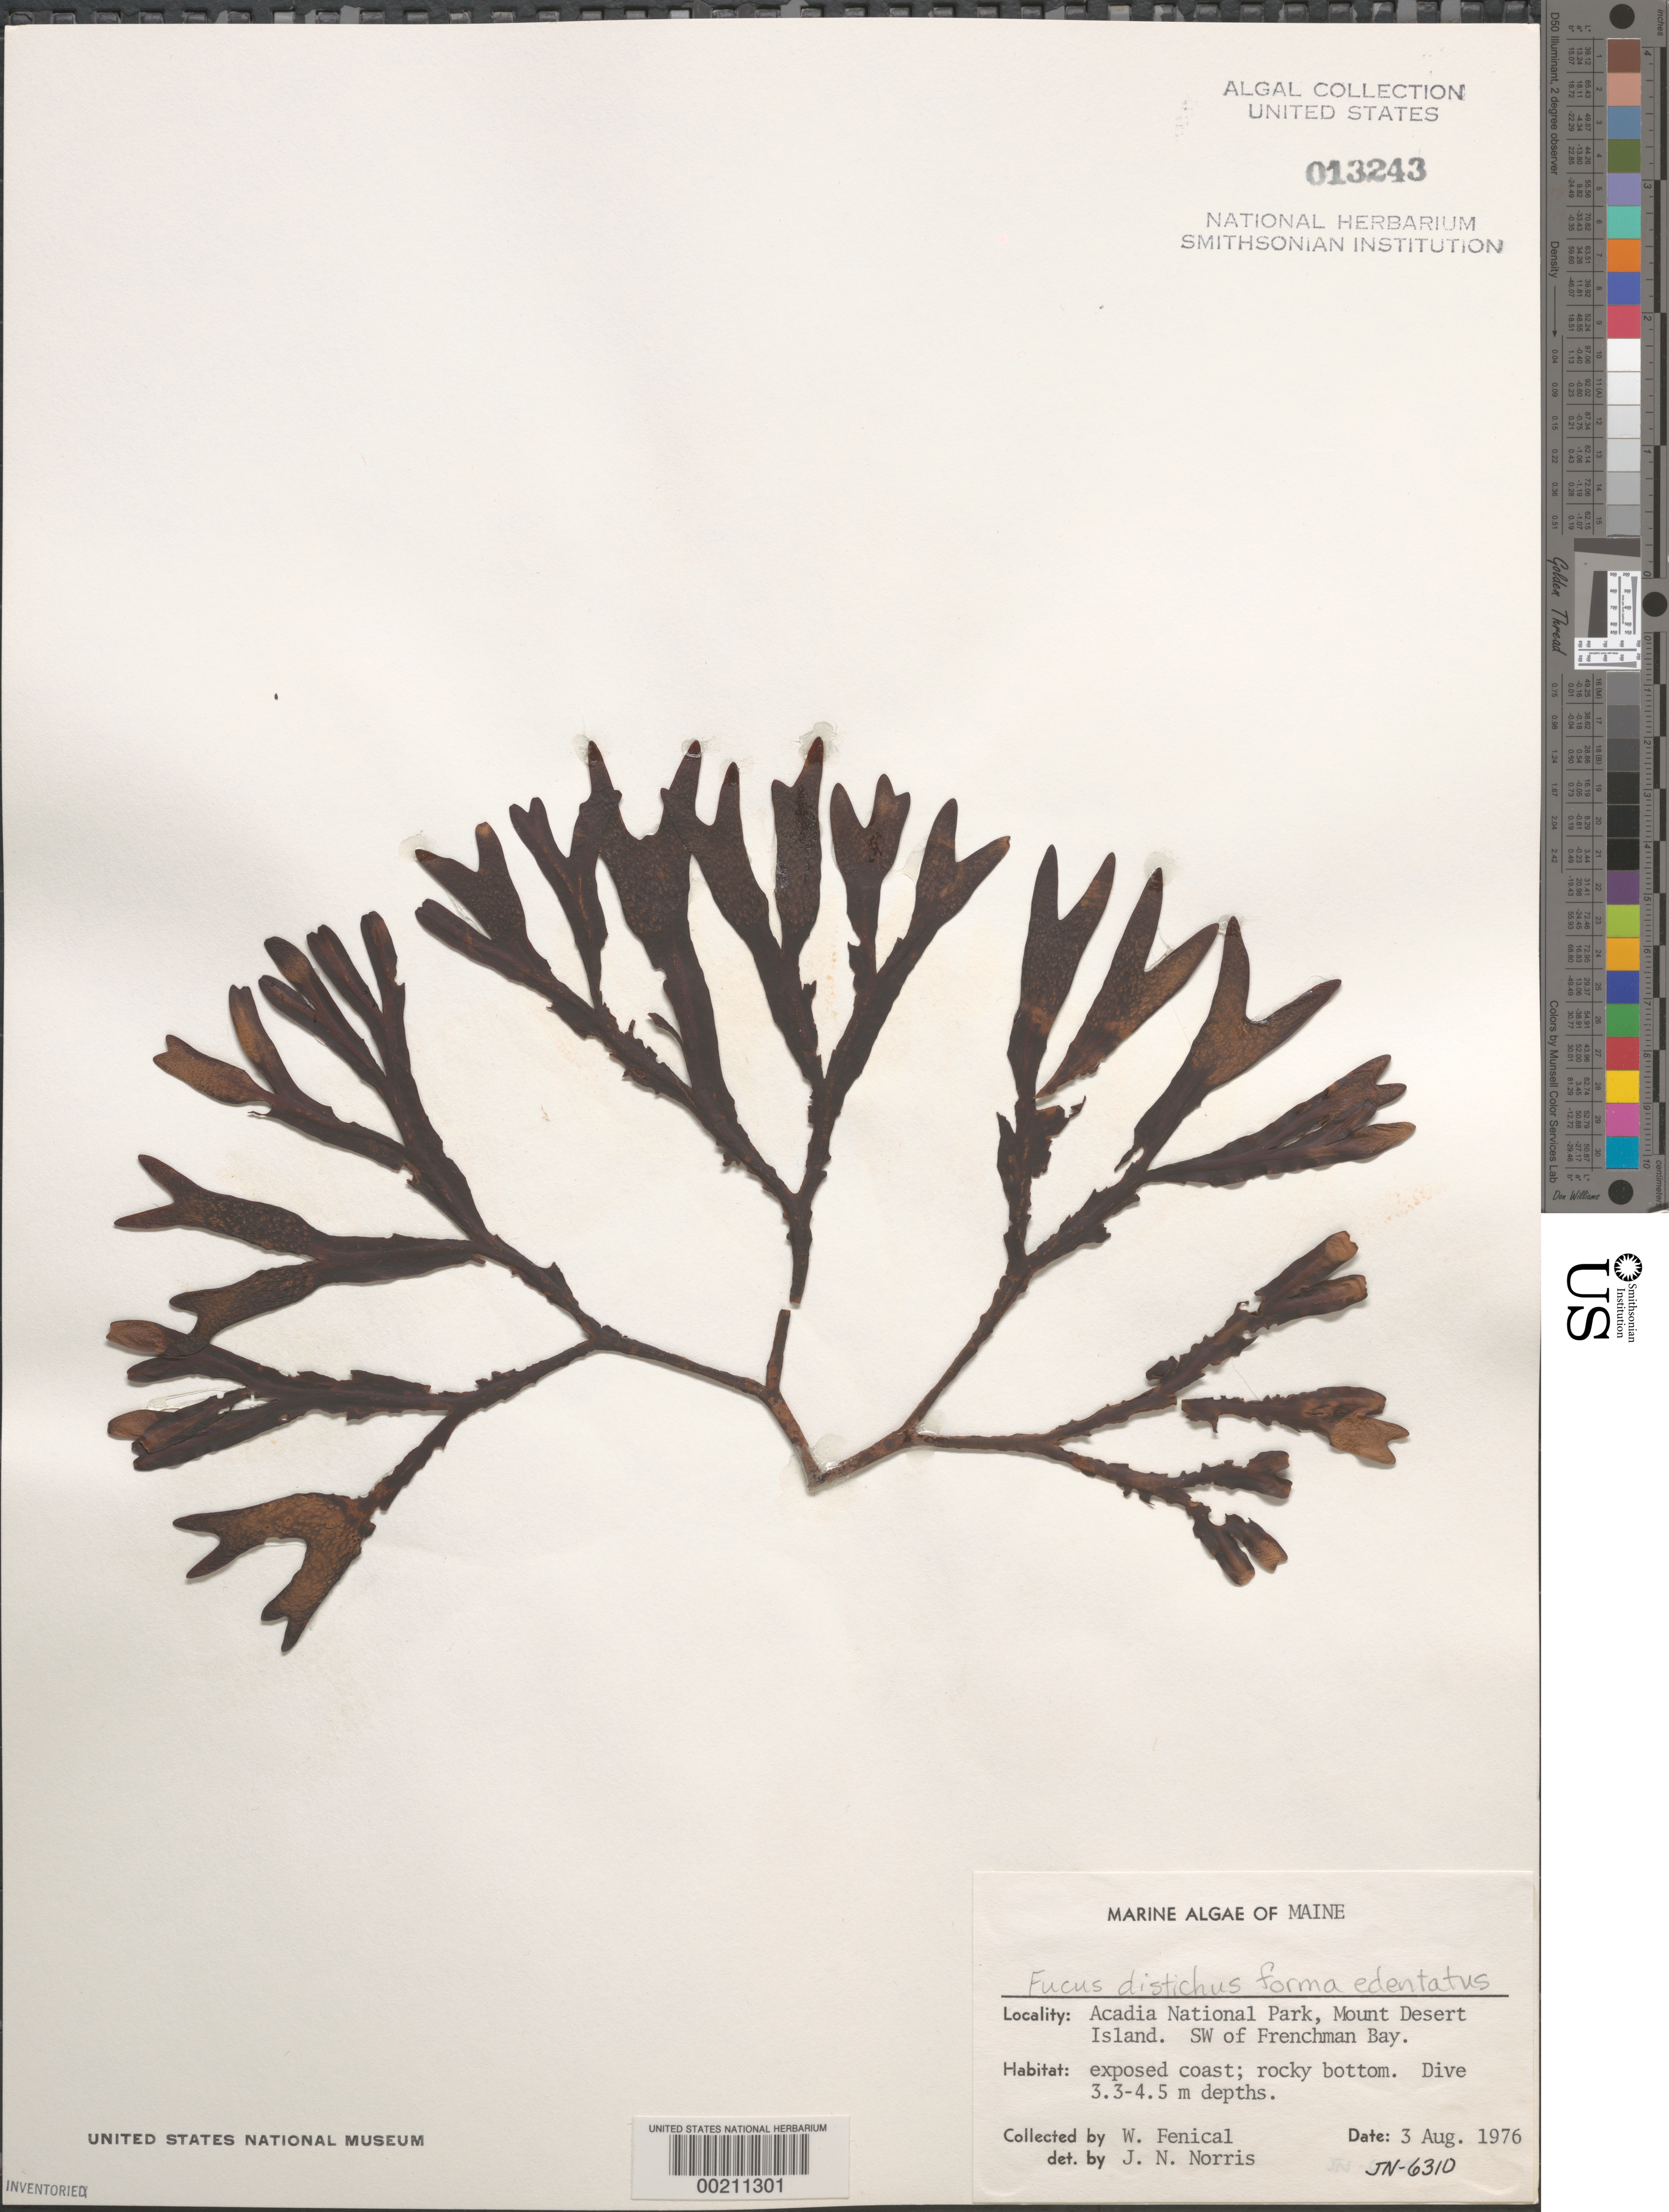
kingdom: Chromista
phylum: Ochrophyta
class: Phaeophyceae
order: Fucales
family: Fucaceae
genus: Fucus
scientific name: Fucus distichus f. edentatus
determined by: Norris, James N.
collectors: W. Fenical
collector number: Jn-6310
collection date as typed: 03 Aug 1976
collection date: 1976-08-03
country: United States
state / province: Maine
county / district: Hancock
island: Mount Desert Island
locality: Acadia National Park, southwest of Frenchman Bay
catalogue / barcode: US 13243